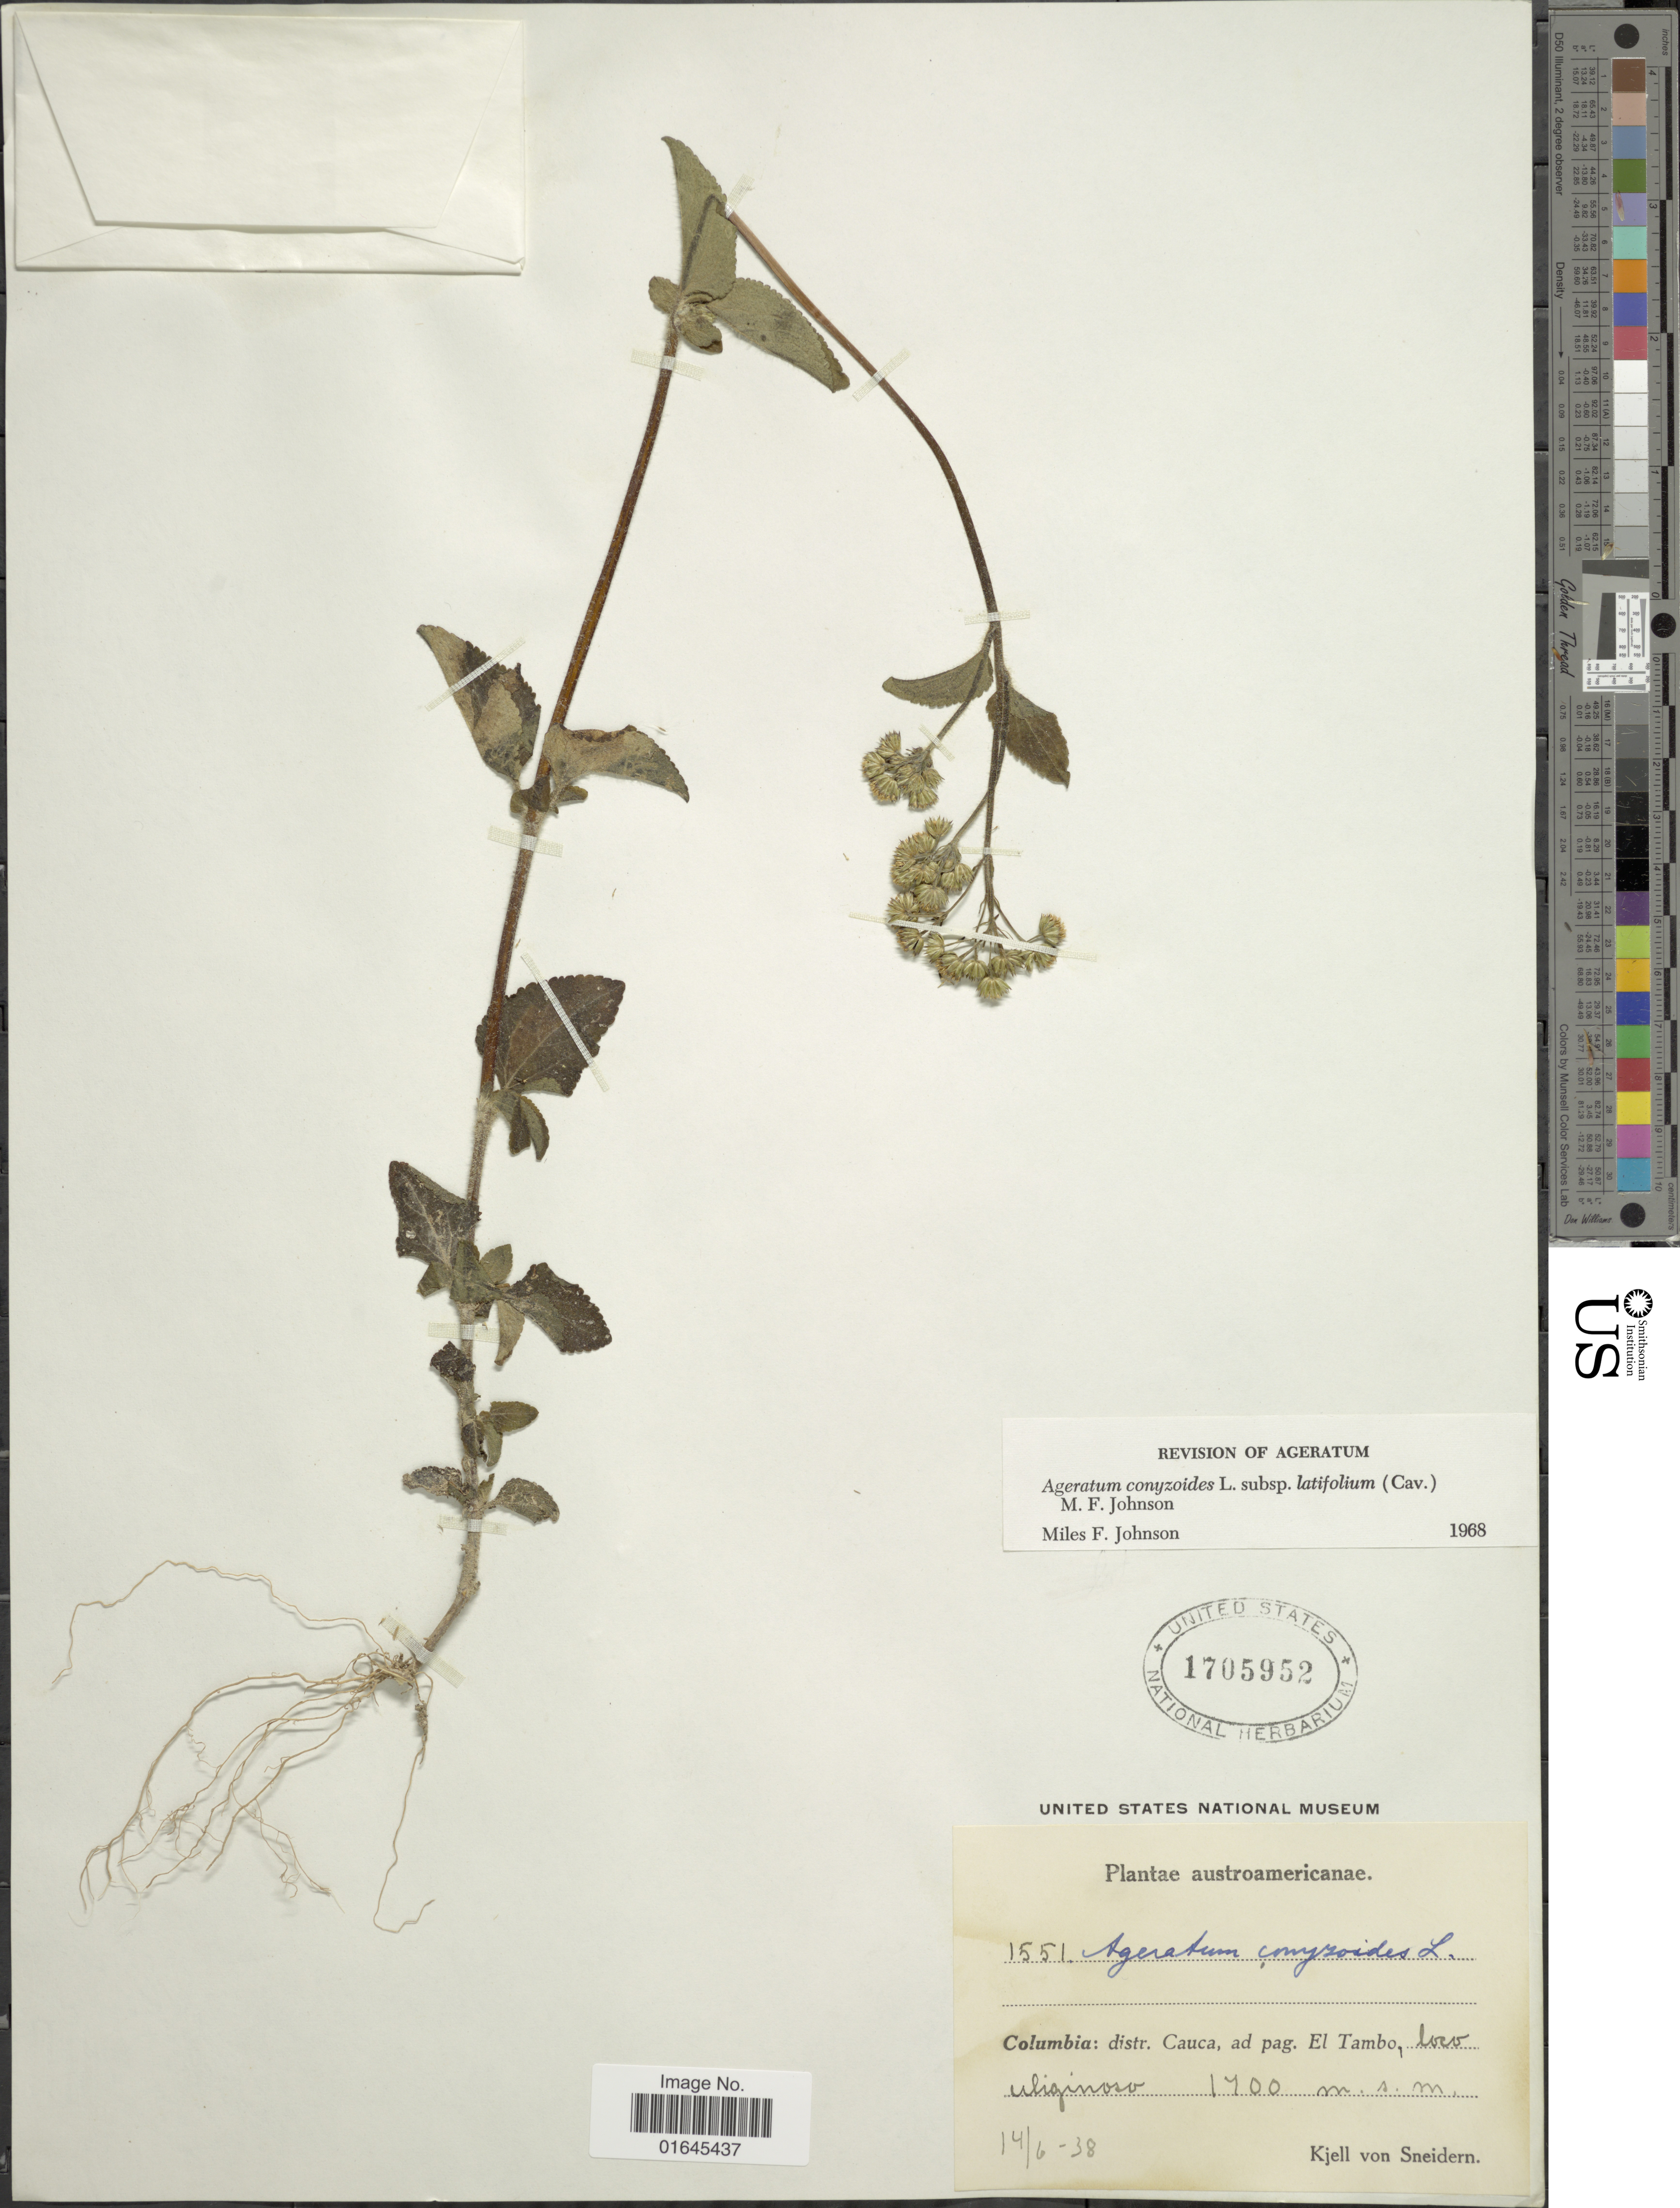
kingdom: Plantae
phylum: Tracheophyta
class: Magnoliopsida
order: Asterales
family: Asteraceae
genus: Ageratum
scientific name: Ageratum conyzoides subsp. latifolium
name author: (Cav.) M.F. Johnson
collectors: K. von Sneidern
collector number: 1551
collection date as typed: Transcribed d/m/y: 14/6/38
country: Colombia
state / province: Cauca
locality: Ad pag. El Tambo, loco uliginoso, austroamericanae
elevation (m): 1700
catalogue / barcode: US 1705952